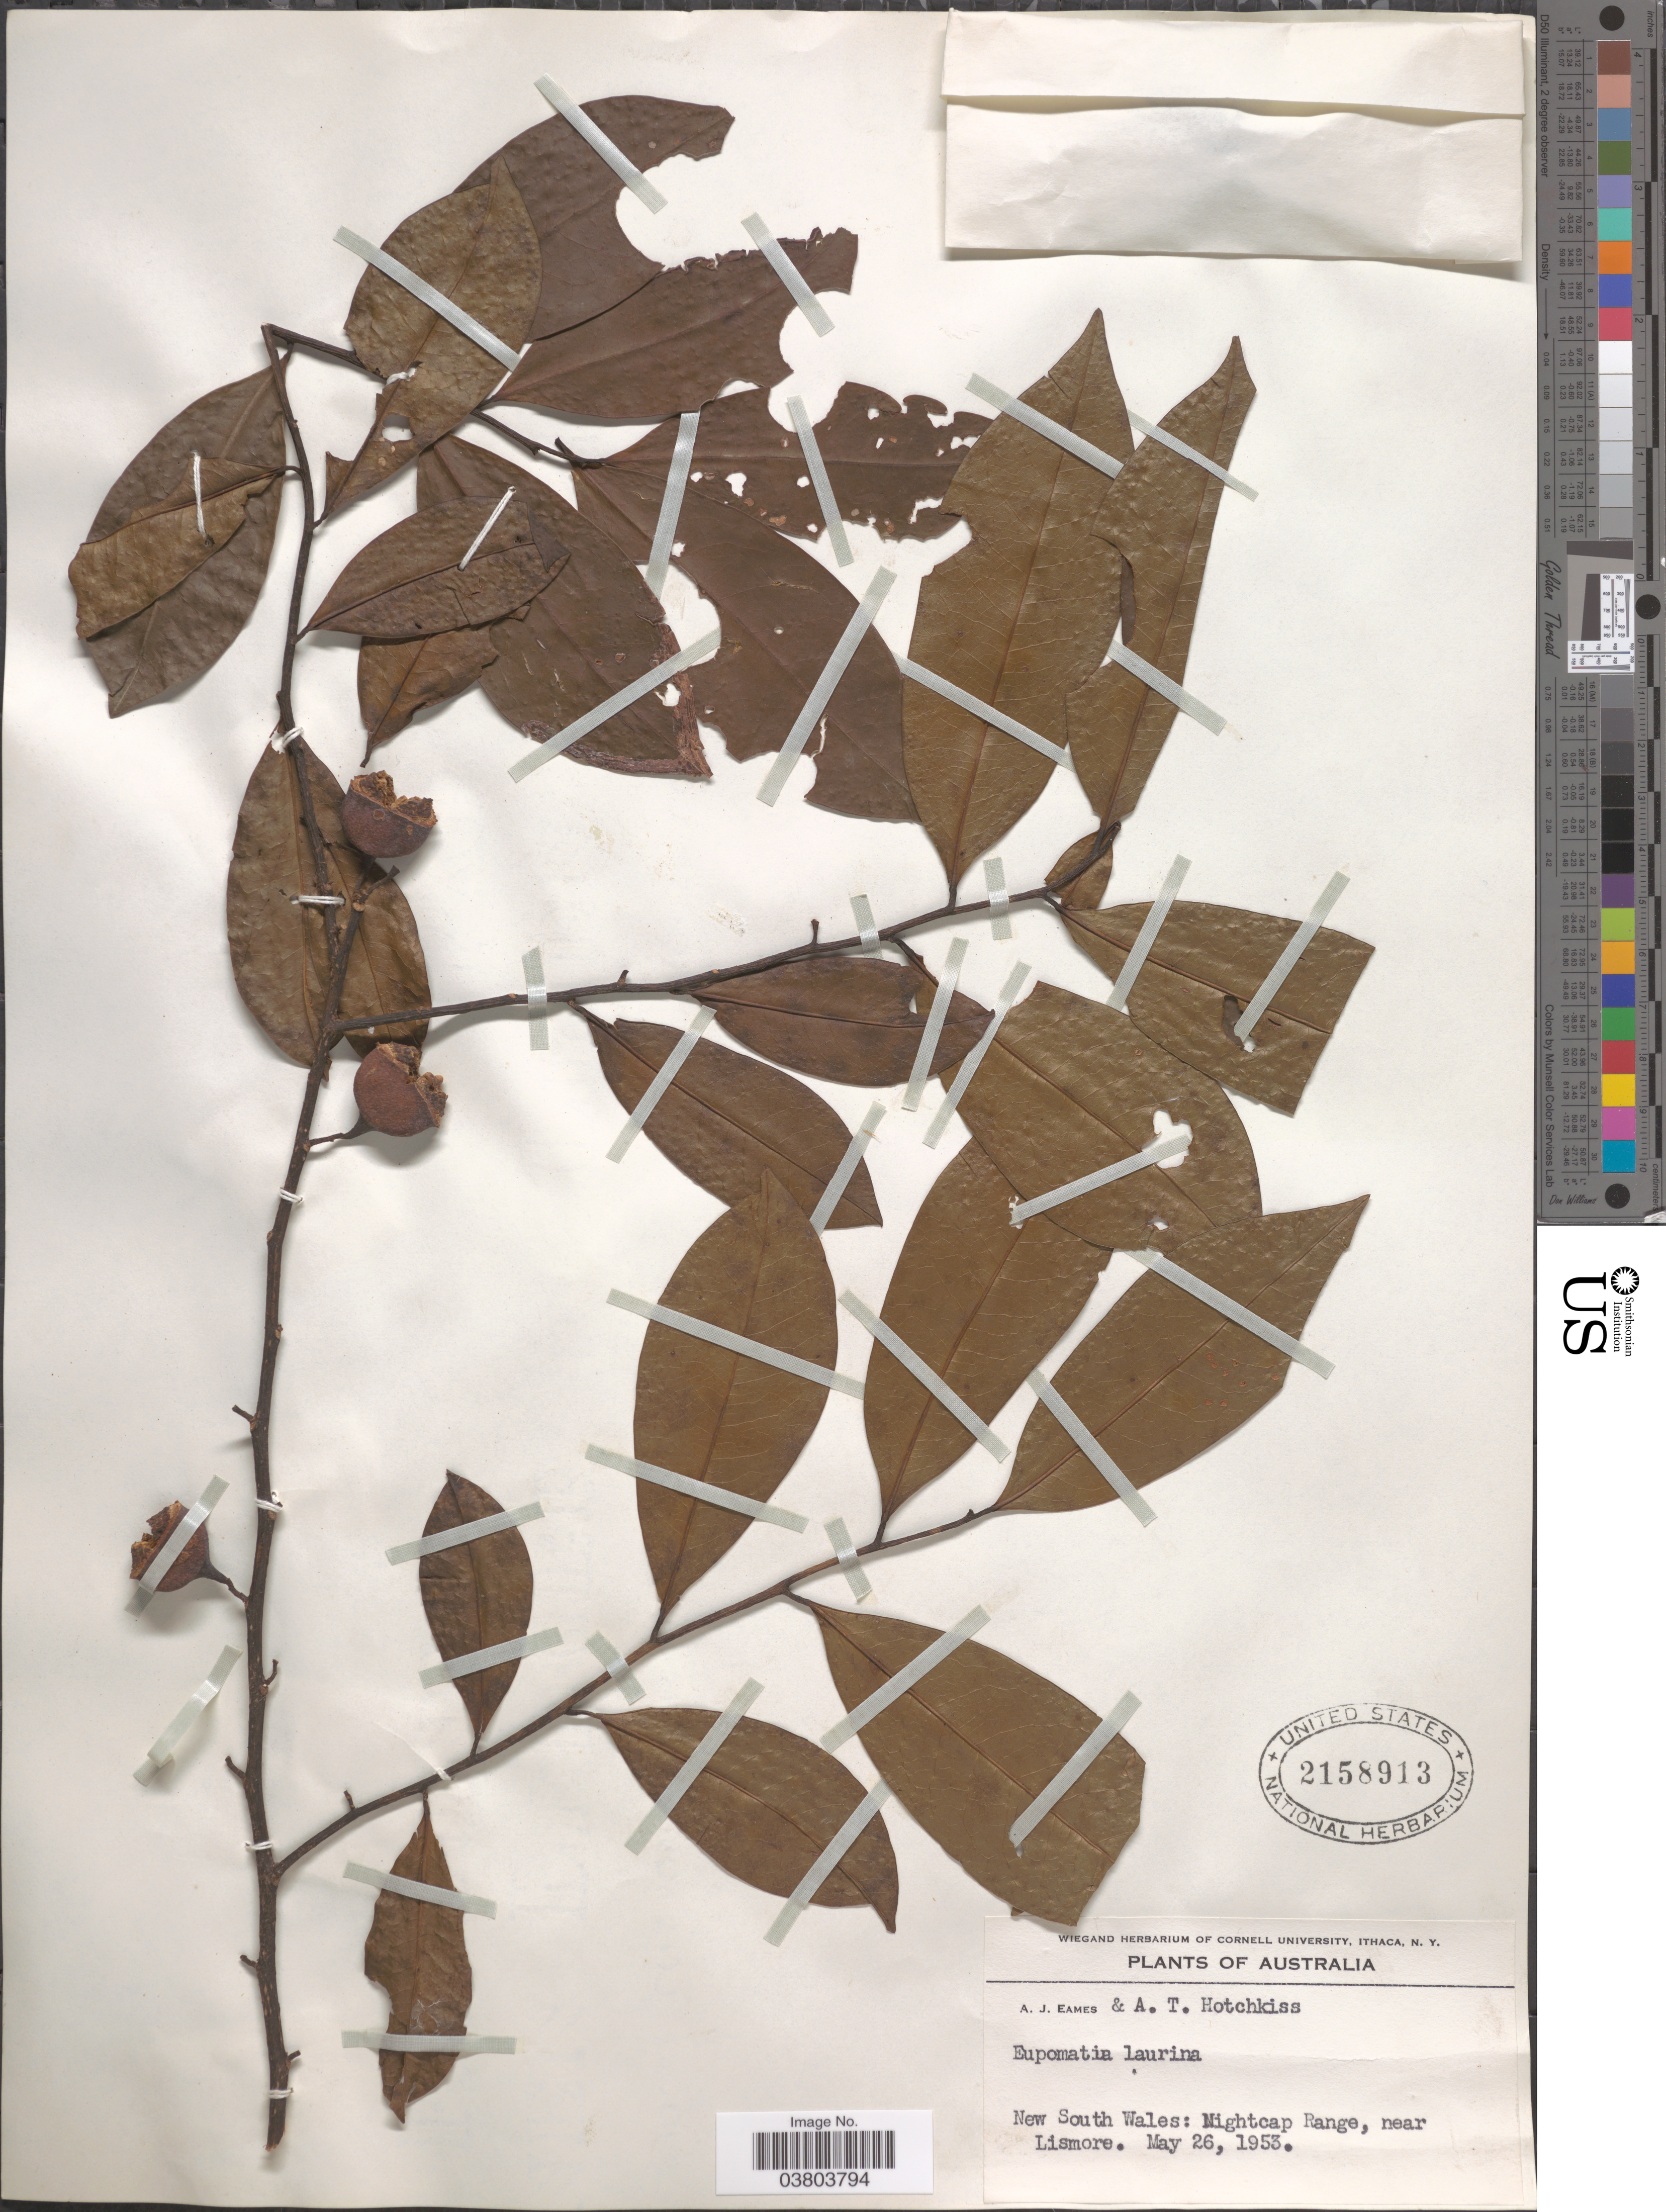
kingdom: Plantae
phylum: Tracheophyta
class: Magnoliopsida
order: Magnoliales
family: Eupomatiaceae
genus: Eupomatia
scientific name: Eupomatia laurina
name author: R. Br.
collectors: A. J. Eames & A. Hotchkiss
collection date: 1953-05-26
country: Australia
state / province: New South Wales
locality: Nightcap Range, near Lismore.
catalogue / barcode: US 2158913